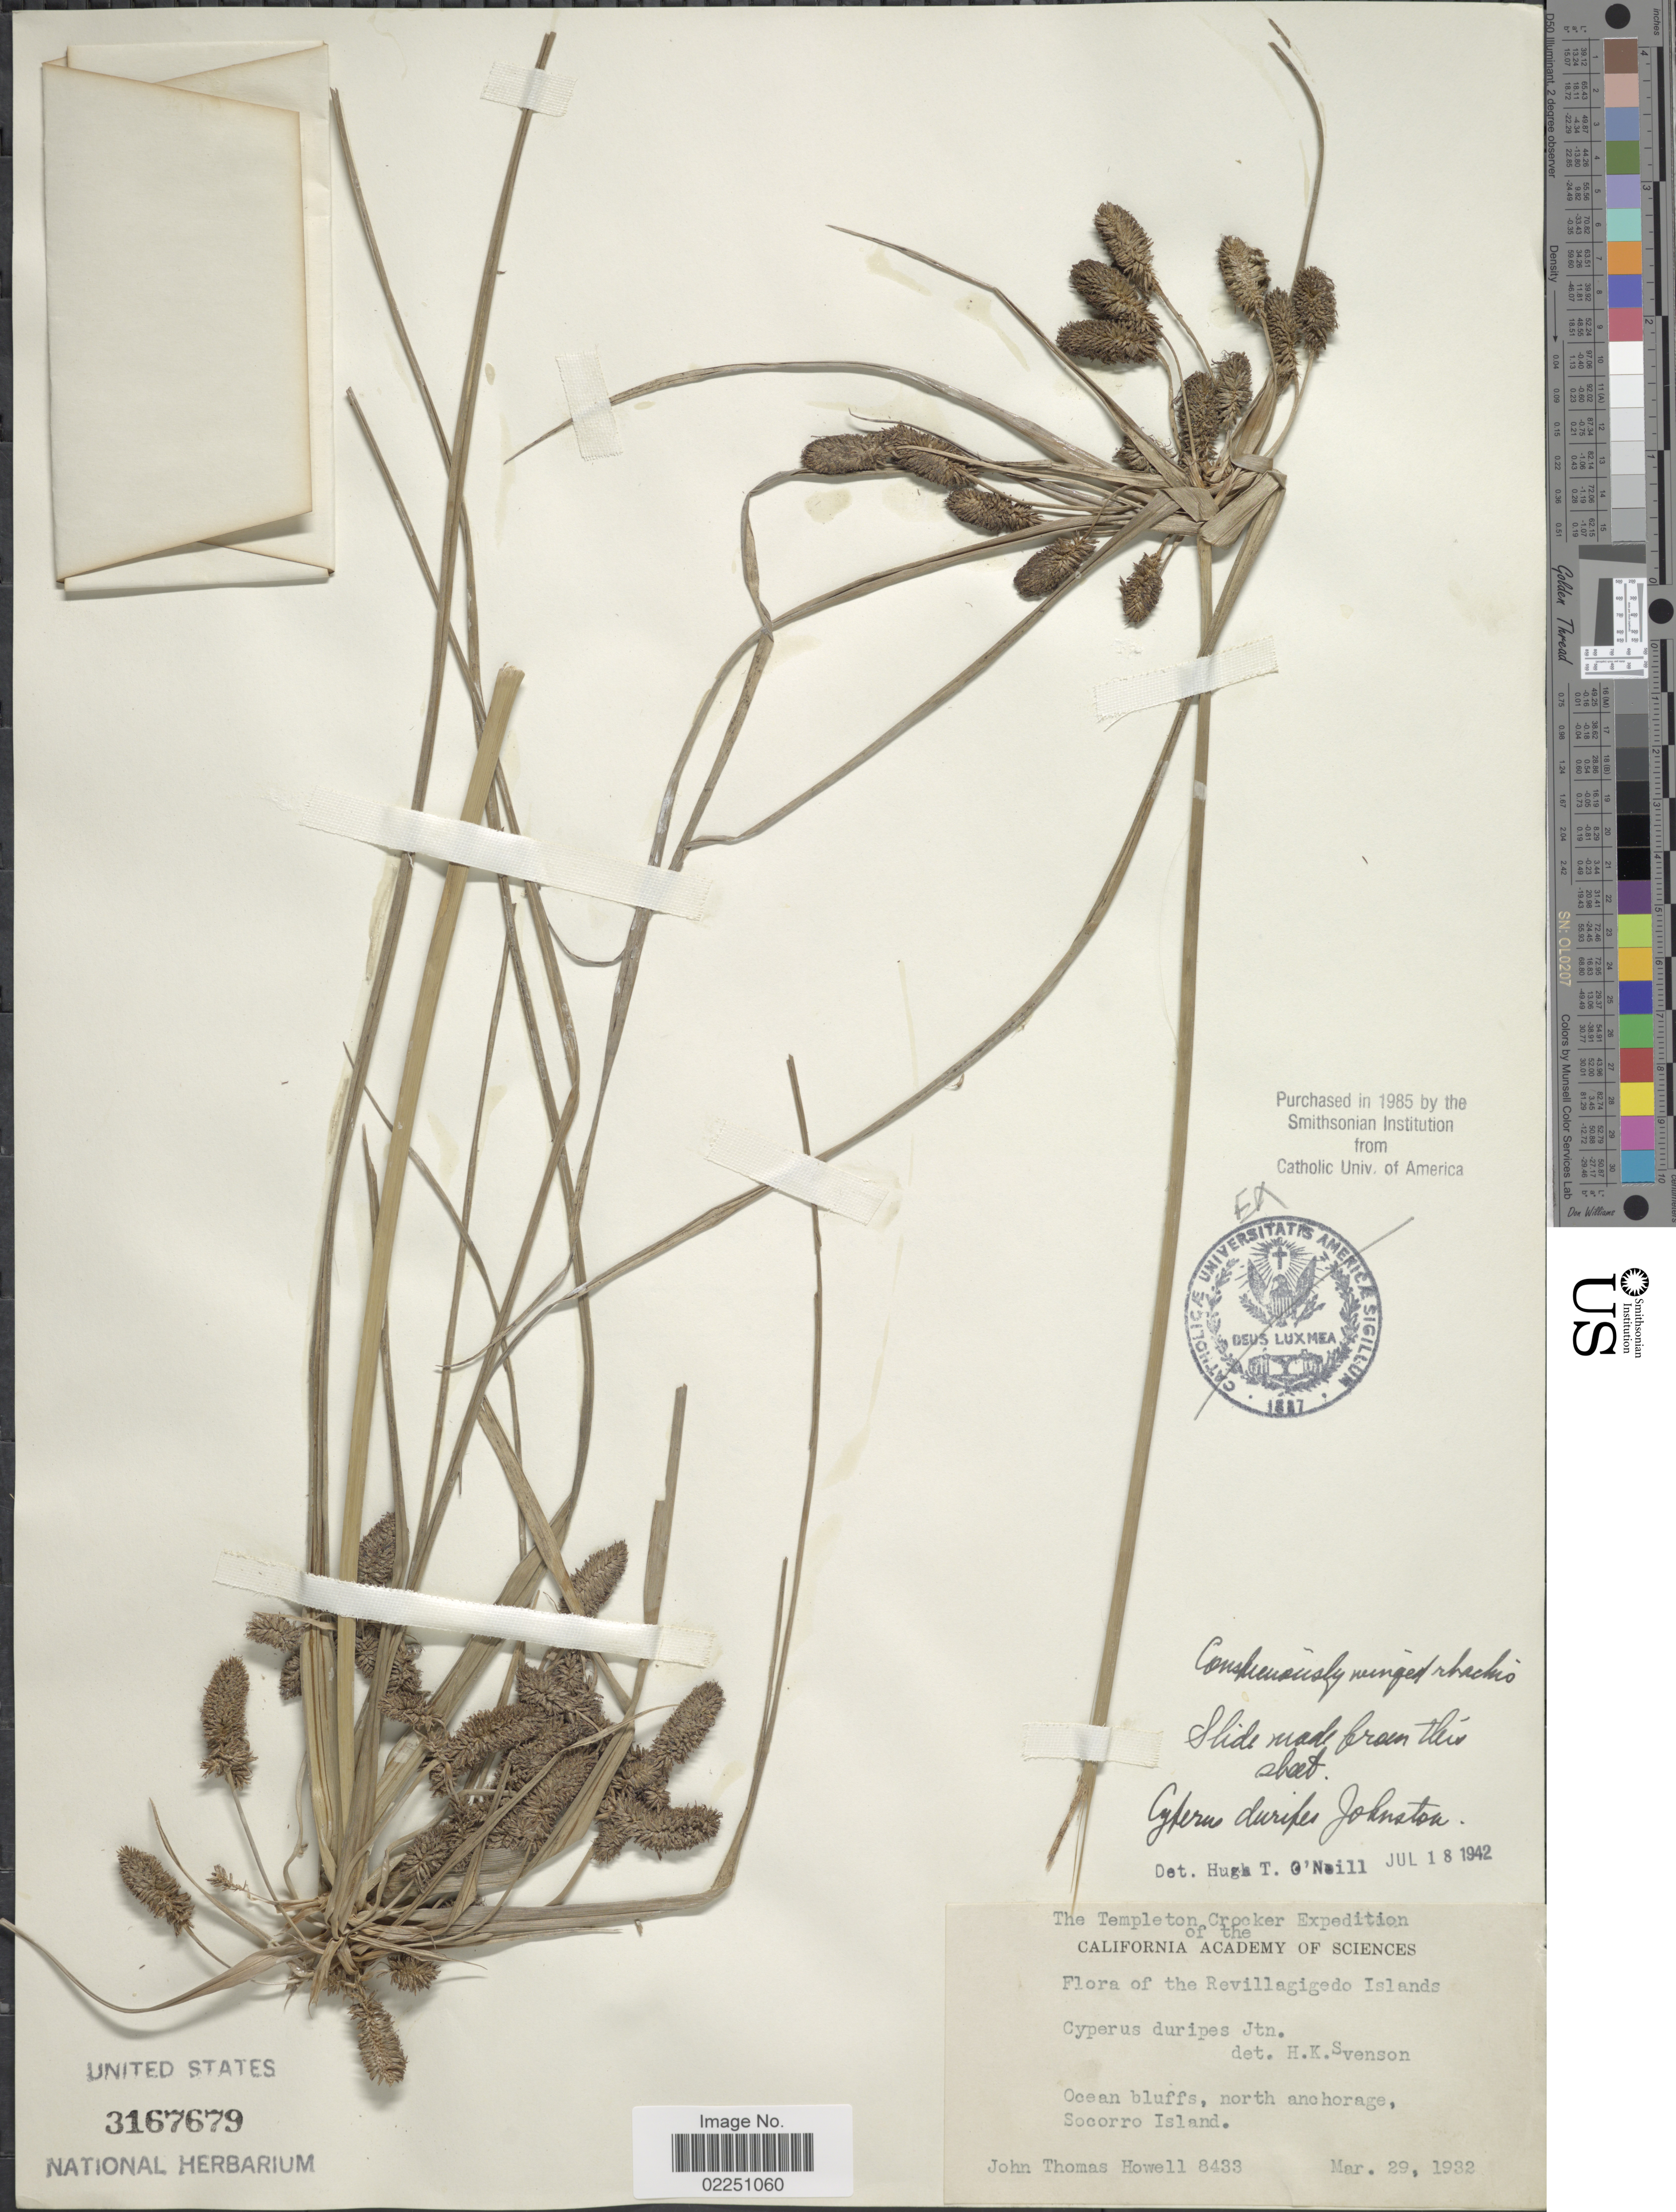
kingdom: Plantae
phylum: Tracheophyta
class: Liliopsida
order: Poales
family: Cyperaceae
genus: Cyperus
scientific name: Cyperus duripes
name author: I.M. Johnst.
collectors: J. T. Howell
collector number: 8433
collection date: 1932-03-29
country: Mexico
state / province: Colima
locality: Ocean bluffs, north anehorage, Socorro Island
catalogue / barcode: US 3167679